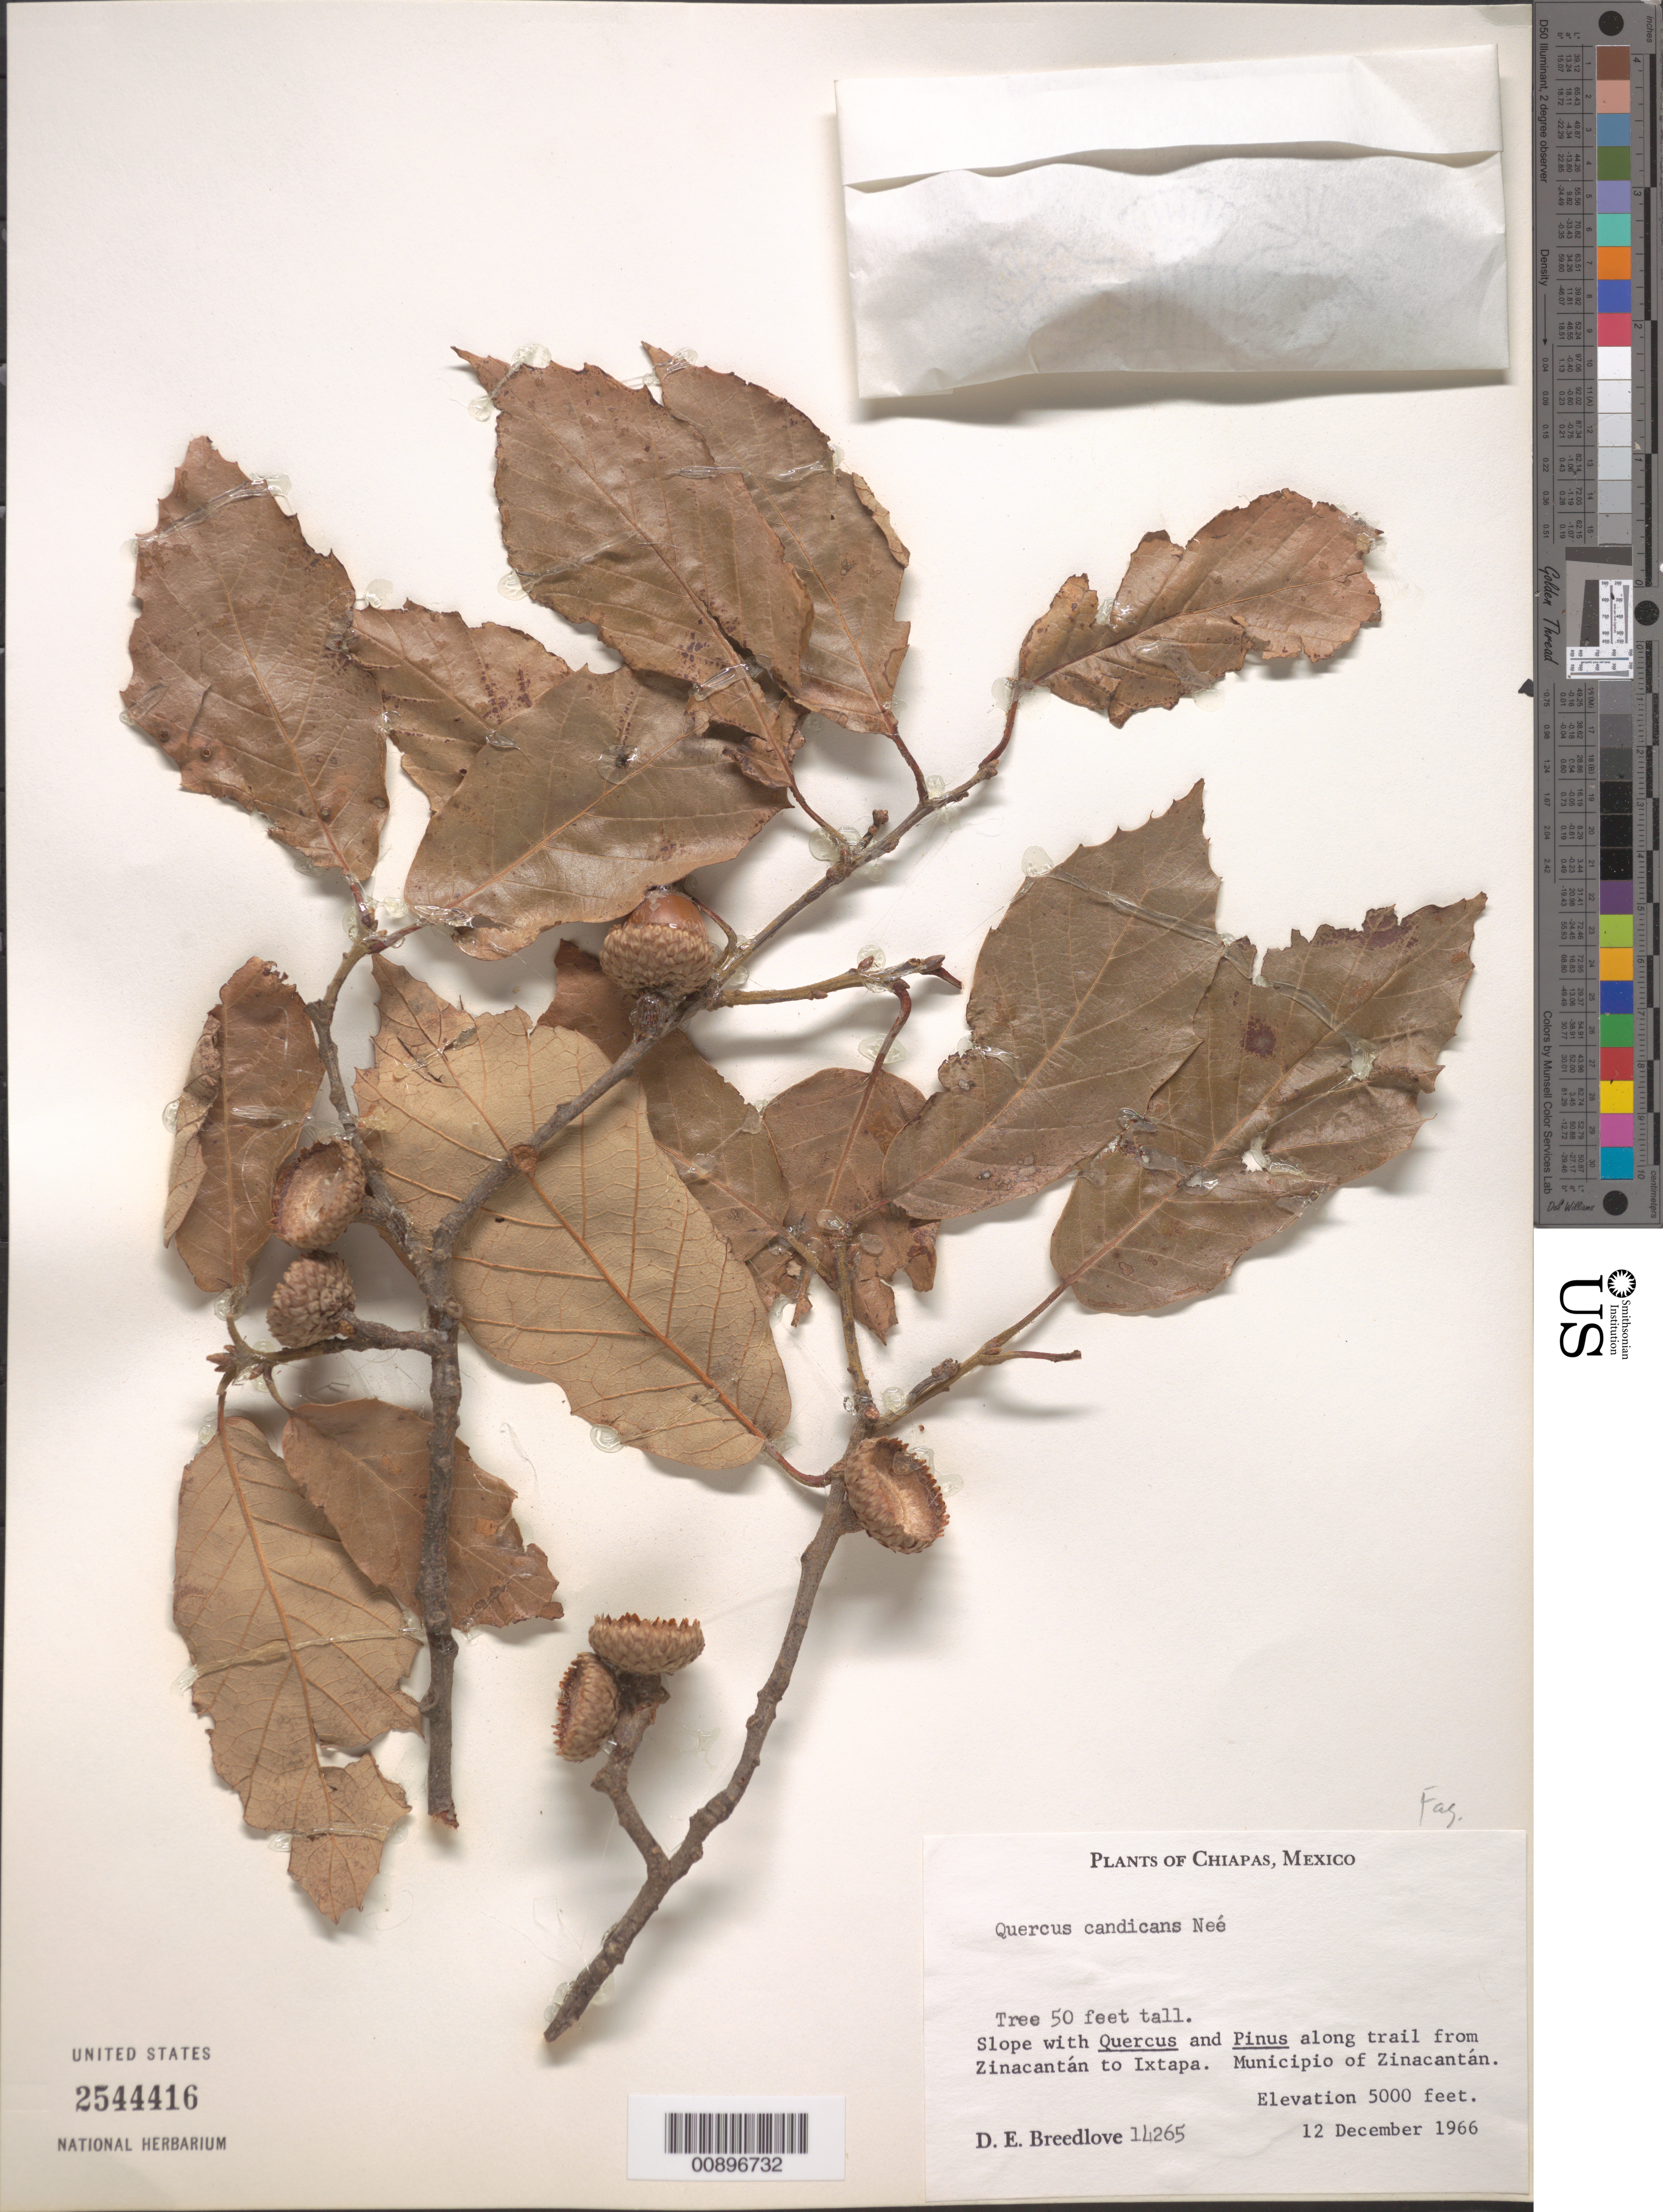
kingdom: Plantae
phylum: Tracheophyta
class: Magnoliopsida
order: Fagales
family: Fagaceae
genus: Quercus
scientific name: Quercus candicans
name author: Née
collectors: D. E. Breedlove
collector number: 14265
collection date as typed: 12 Dec 1966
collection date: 1966-12-12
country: Mexico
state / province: Chiapas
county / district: Zinacantán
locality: Along trail from Zinacantán to Ixtapa. Municipio of Zinacantán, Chiapas.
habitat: Slope with Quercus and Pinus along trail.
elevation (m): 1524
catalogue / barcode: US 2544416